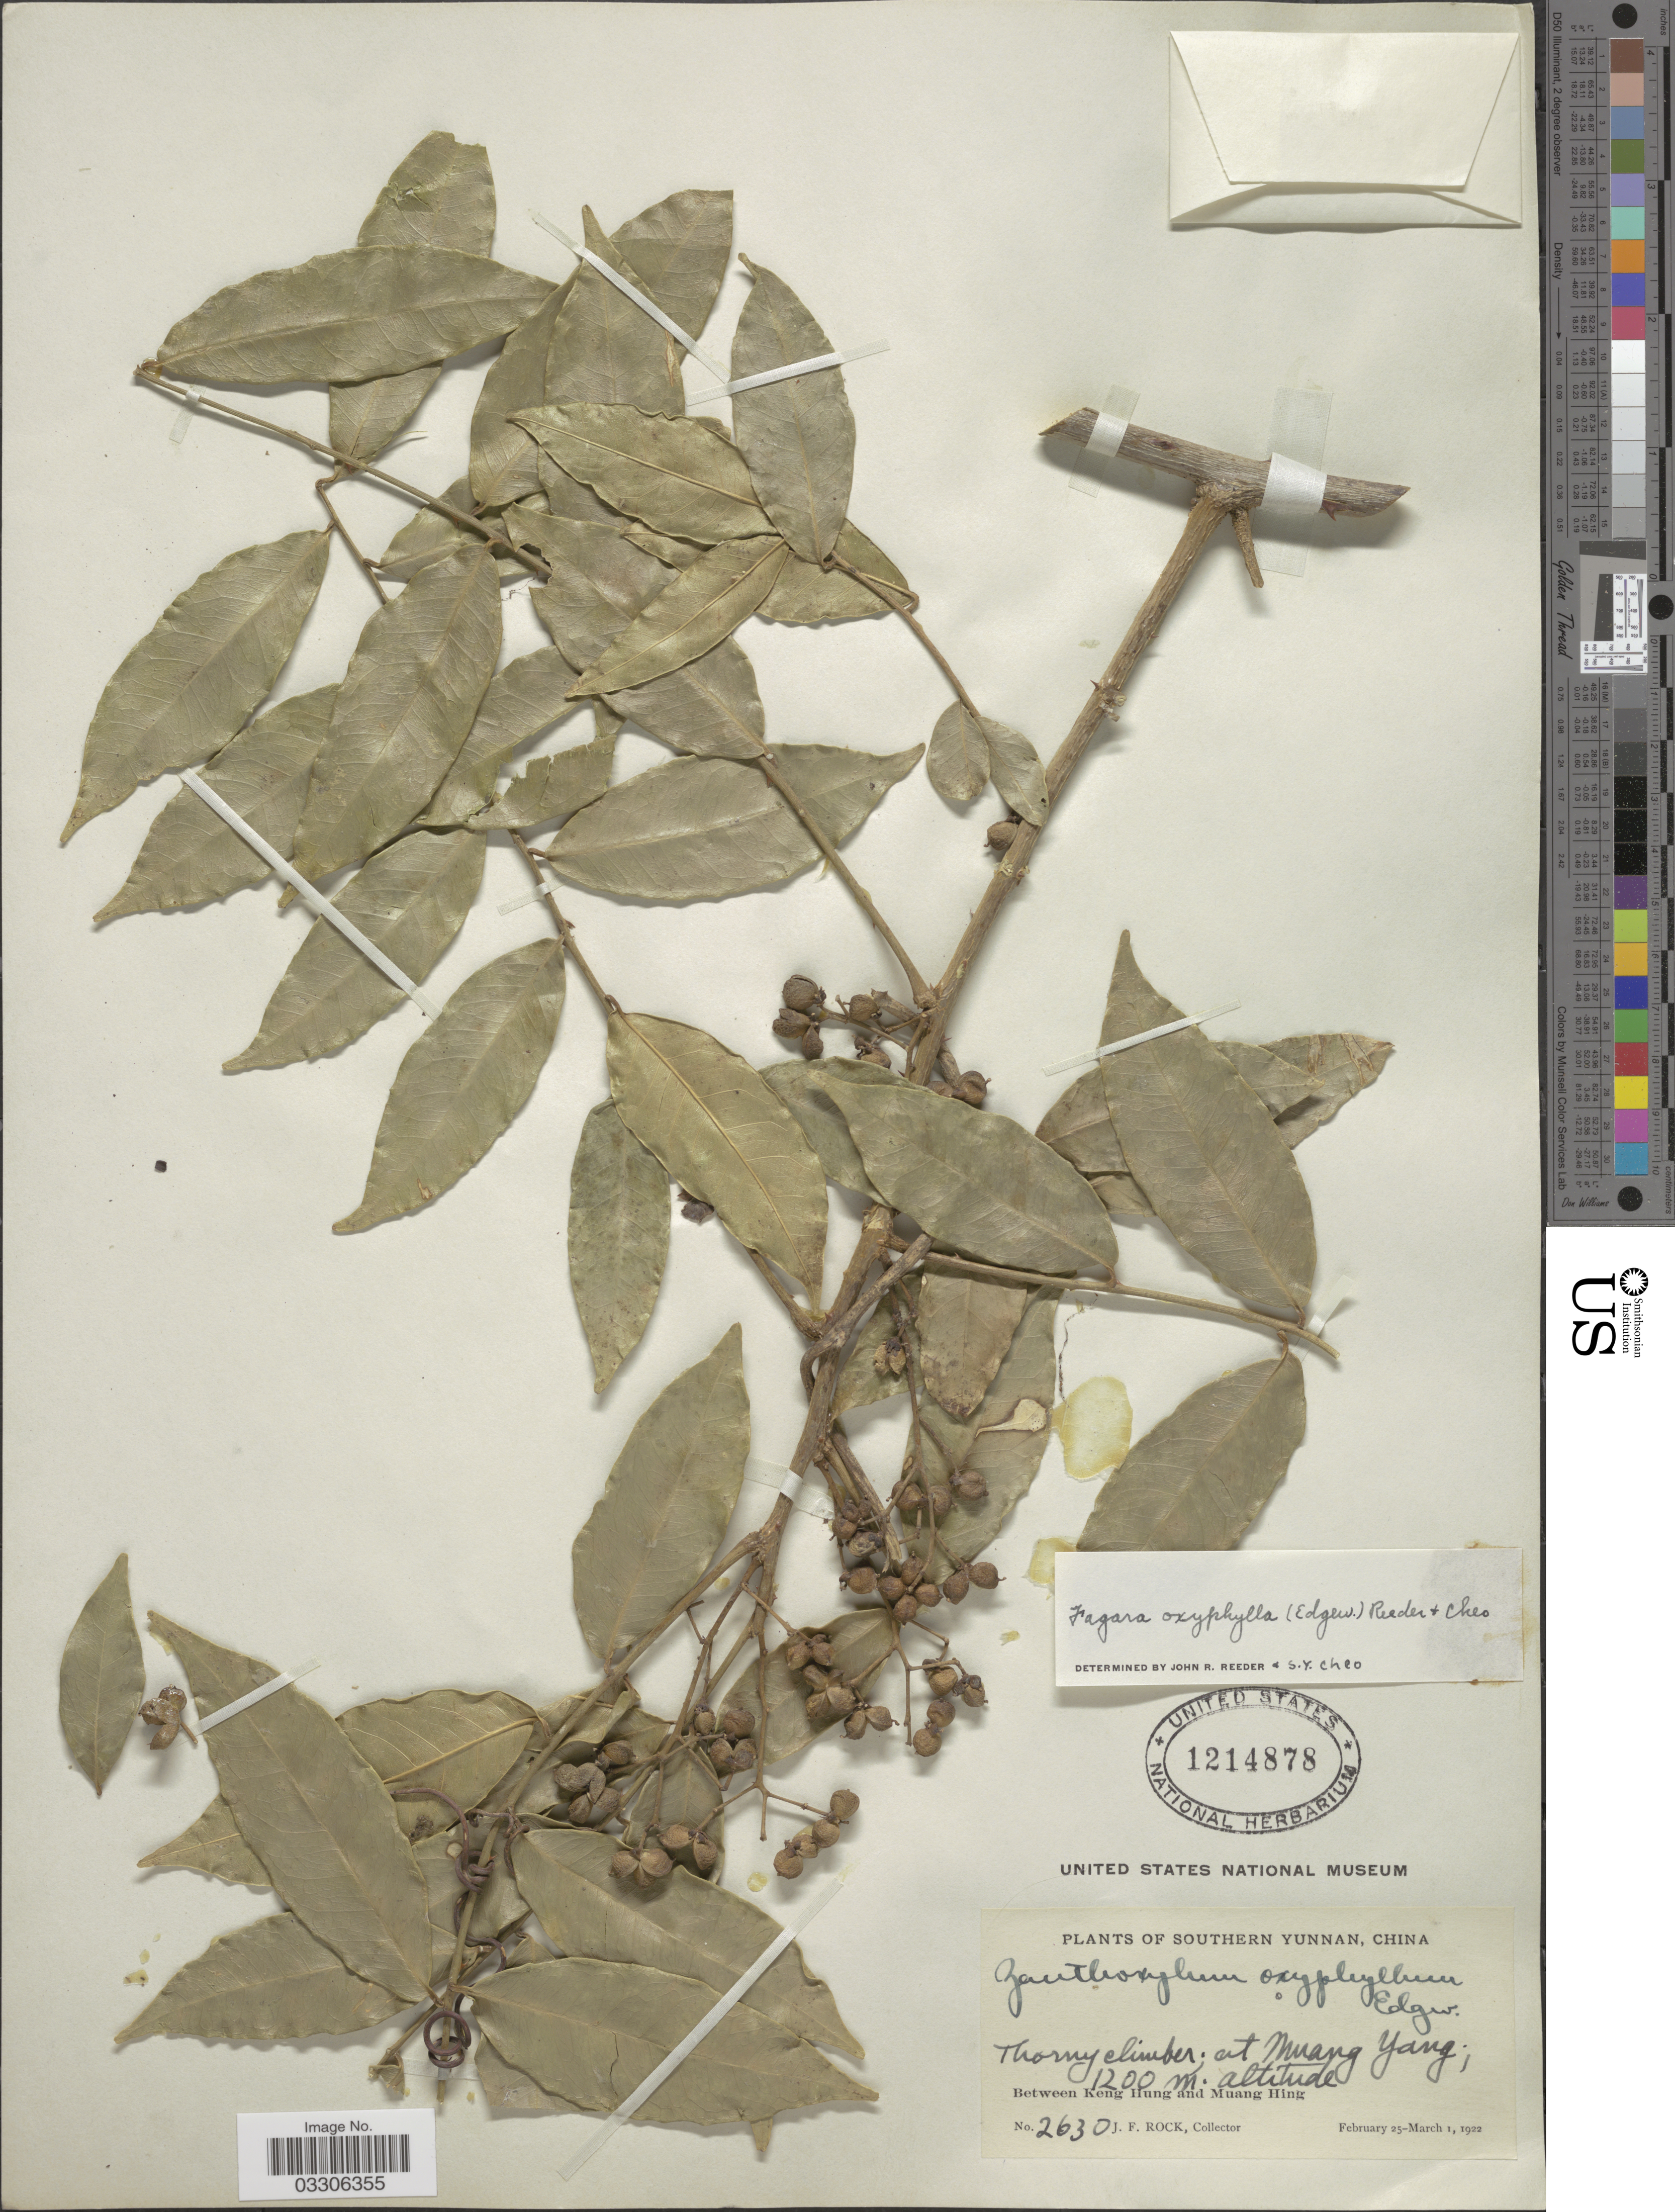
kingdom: Plantae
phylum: Tracheophyta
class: Magnoliopsida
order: Sapindales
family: Rutaceae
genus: Zanthoxylum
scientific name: Zanthoxylum oxyphyllum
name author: Edgew.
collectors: J. Rock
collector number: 2630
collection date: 1922-02-25/1922-03-01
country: China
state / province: Yunnan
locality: Southern Yunnan. Muang Yang. Between Keng Hung and Muang Hing.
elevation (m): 1200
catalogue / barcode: US 1214878